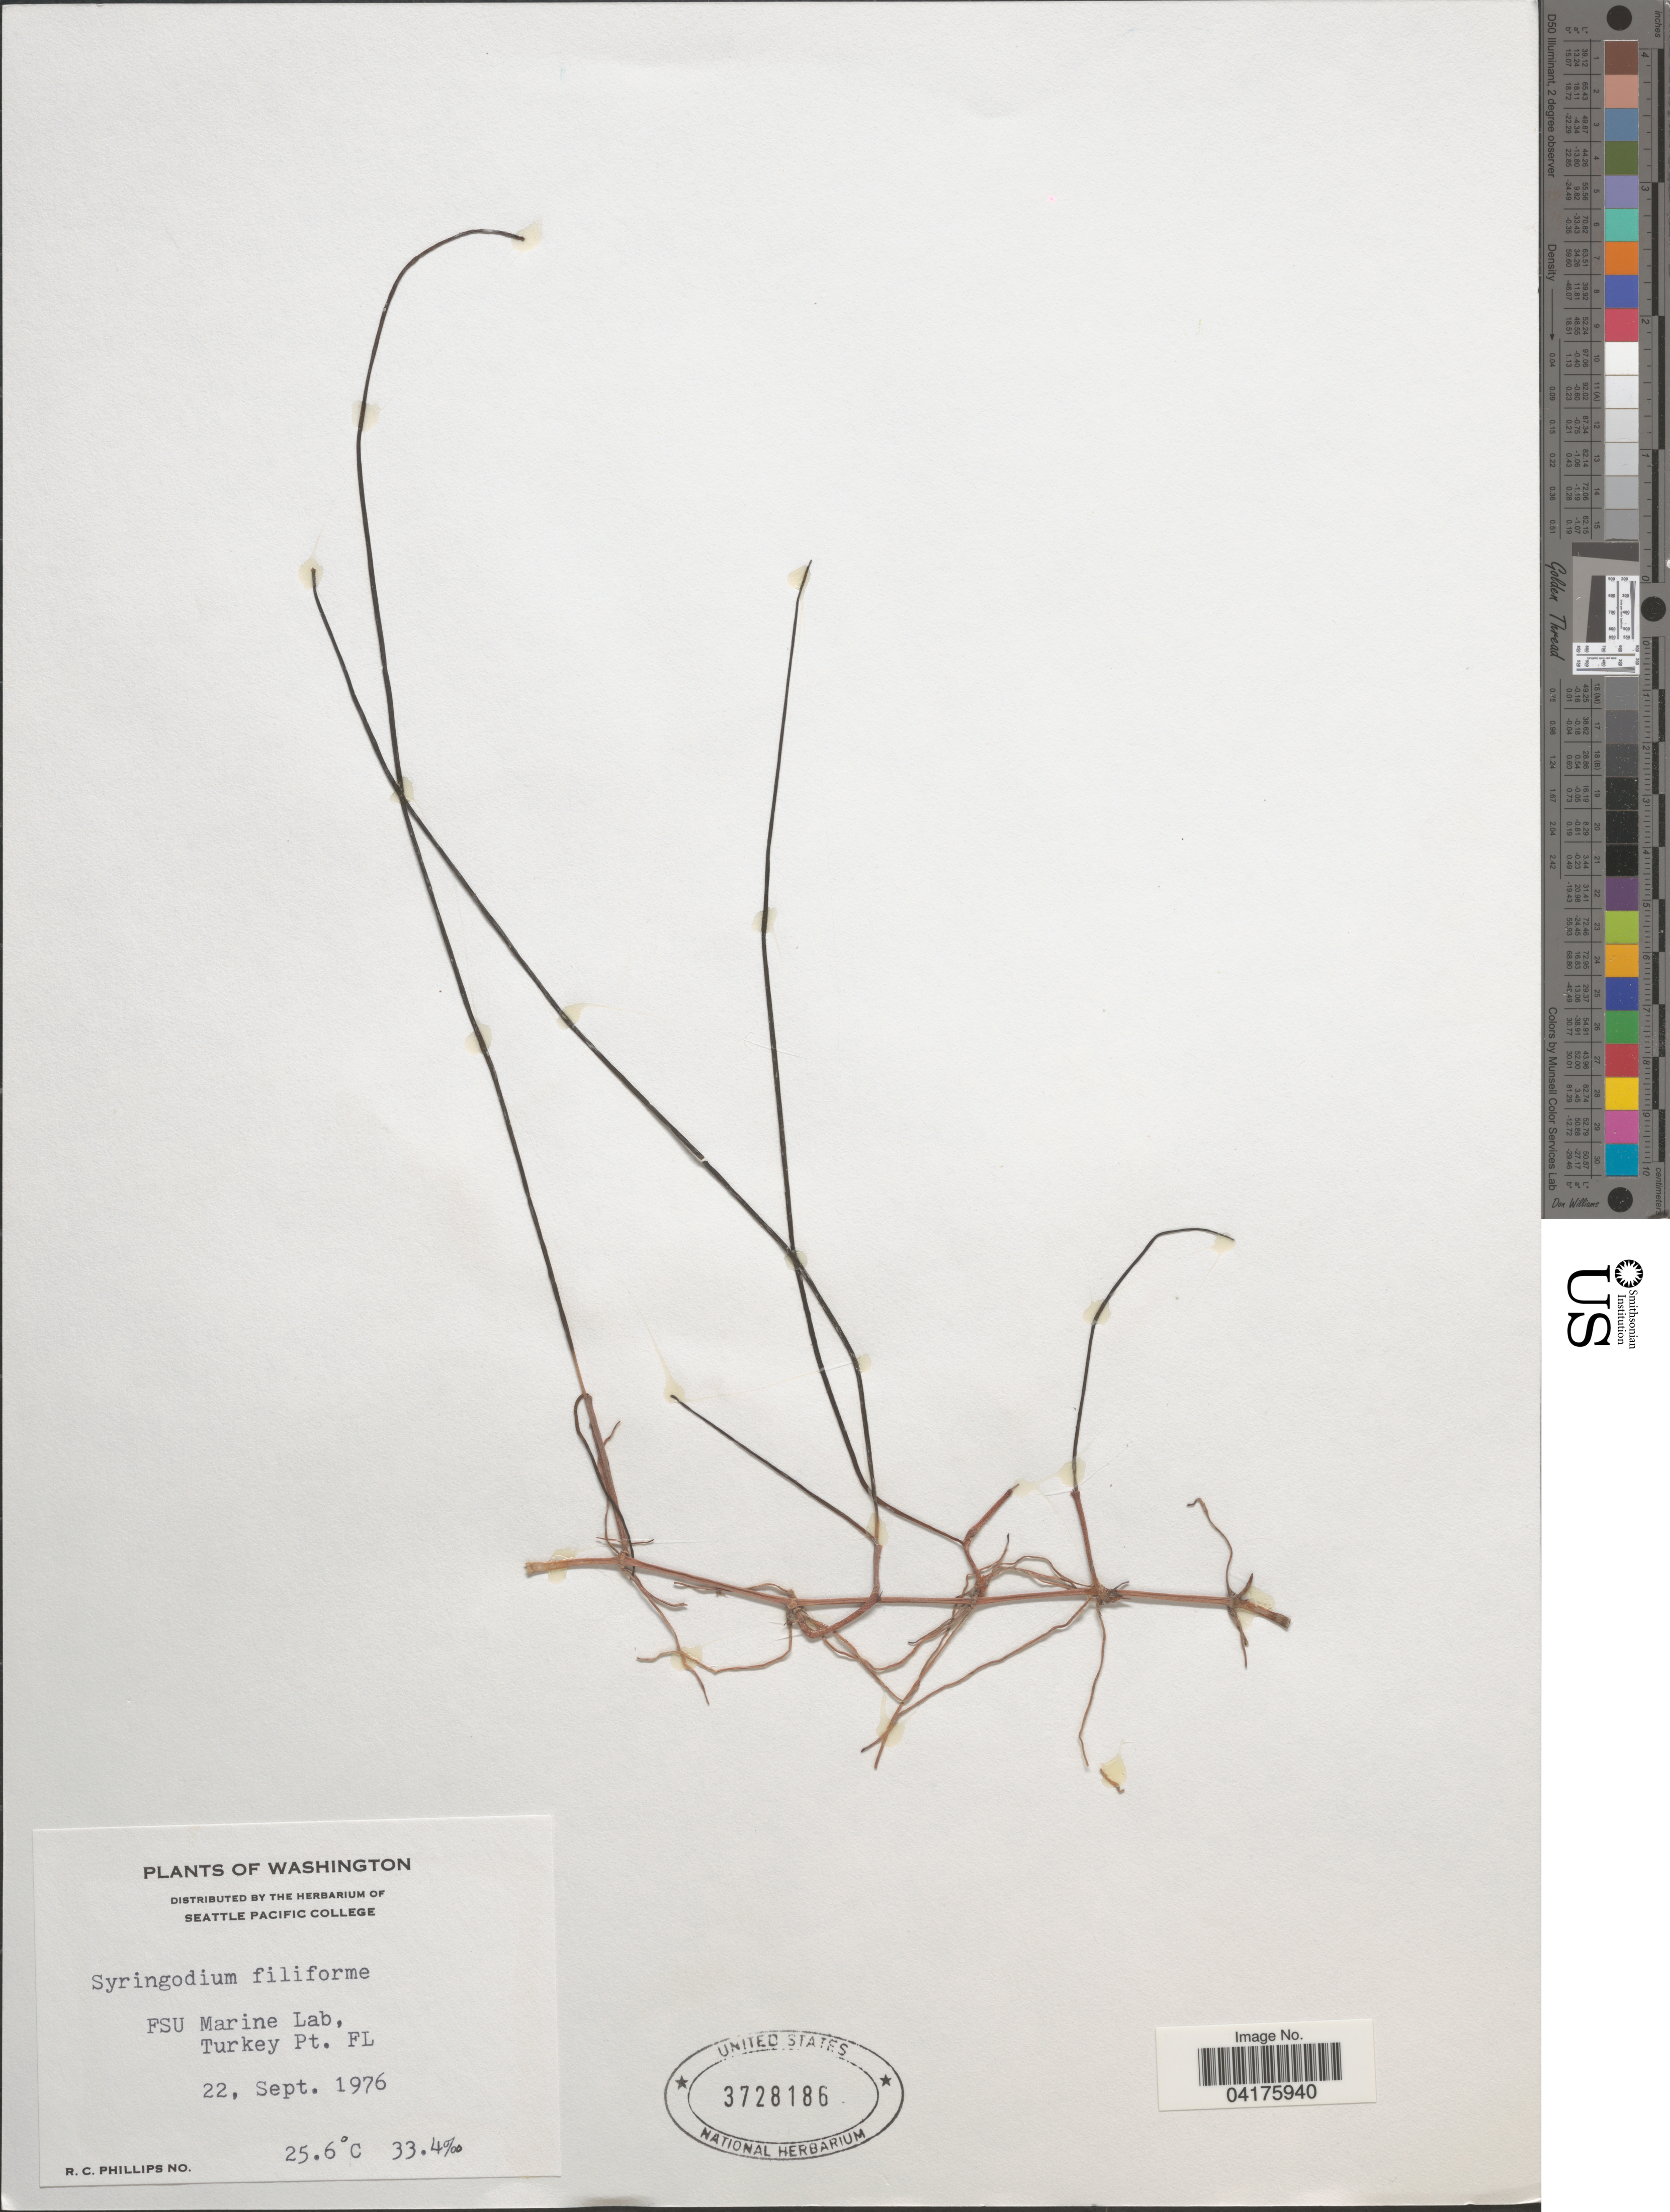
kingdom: Plantae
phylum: Tracheophyta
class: Liliopsida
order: Alismatales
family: Cymodoceaceae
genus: Syringodium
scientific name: Syringodium filiforme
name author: Kütz.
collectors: R. C. Phillips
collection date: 1976-09-22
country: United States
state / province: Florida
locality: FSU Marine Lab. Turkey Pt., FL.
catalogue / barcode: US 3728186